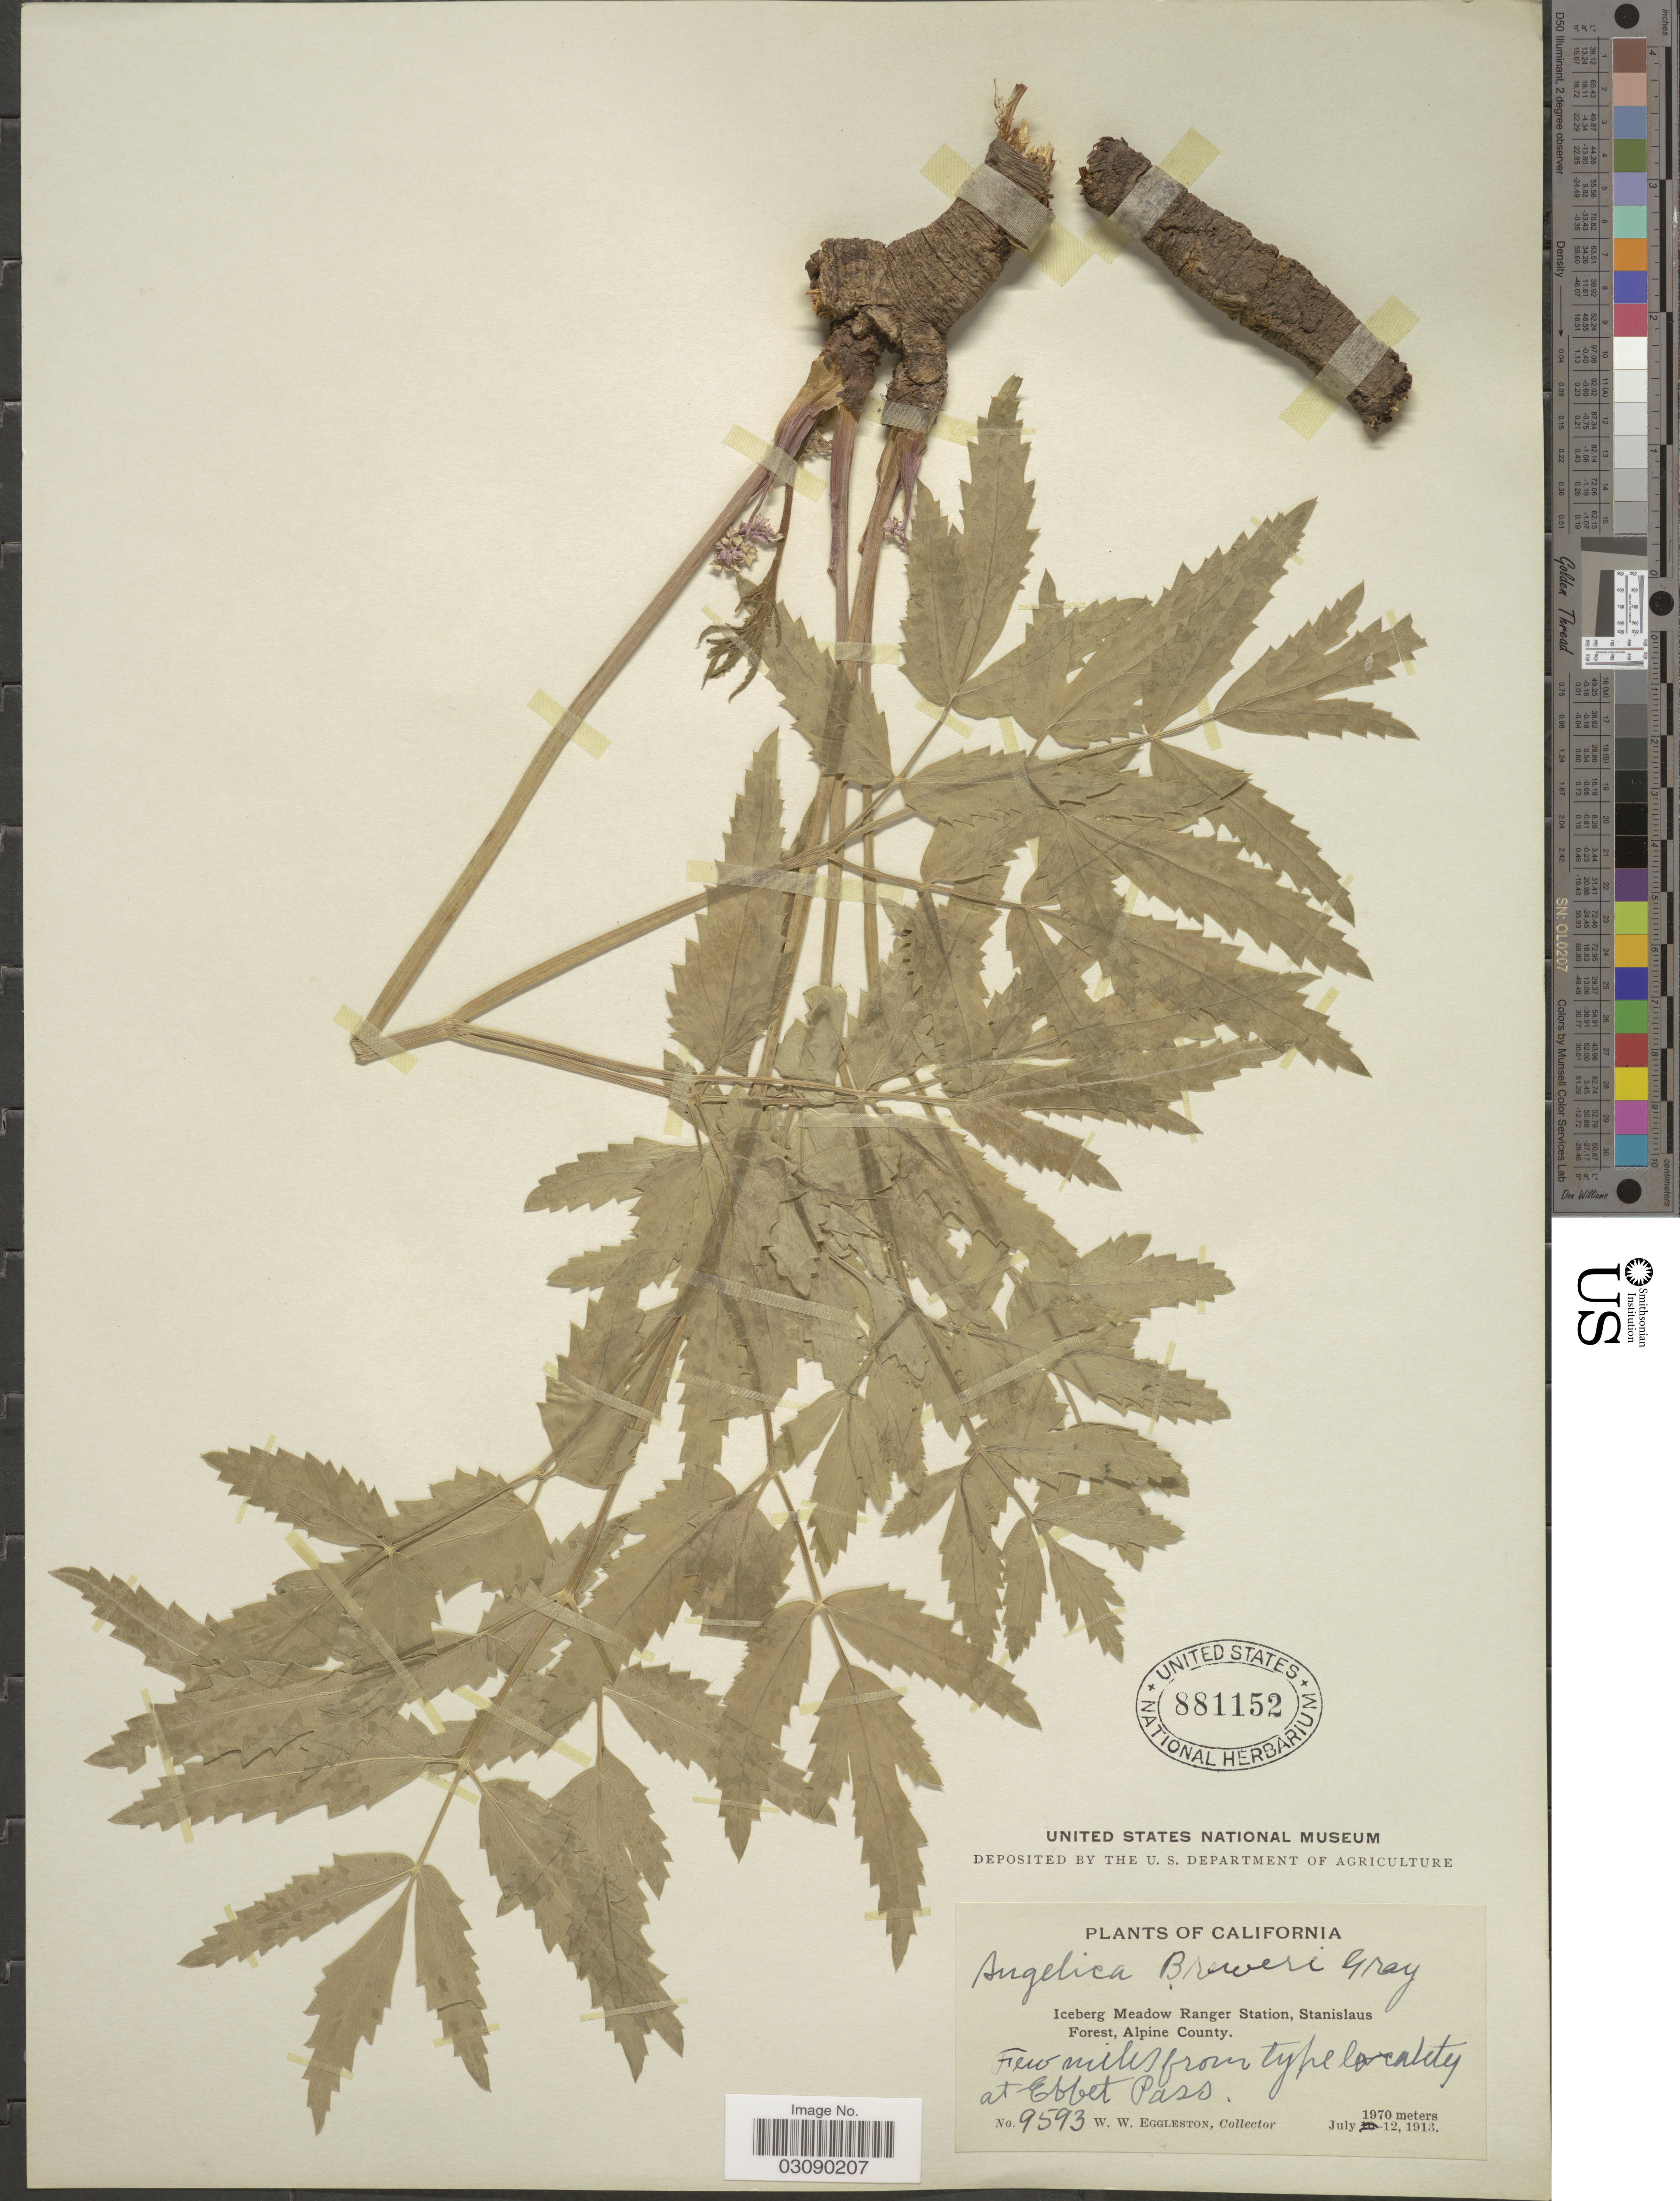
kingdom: Plantae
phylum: Tracheophyta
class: Magnoliopsida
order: Apiales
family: Apiaceae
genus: Angelica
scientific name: Angelica breweri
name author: A. Gray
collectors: W. W. Eggleston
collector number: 9593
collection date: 1913-07-12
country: United States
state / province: California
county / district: Alpine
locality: Iceberg Meadow Ranger Station, Stanislaus Forest, Alpine County. At Ebbet Pass.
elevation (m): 1970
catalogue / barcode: US 881152